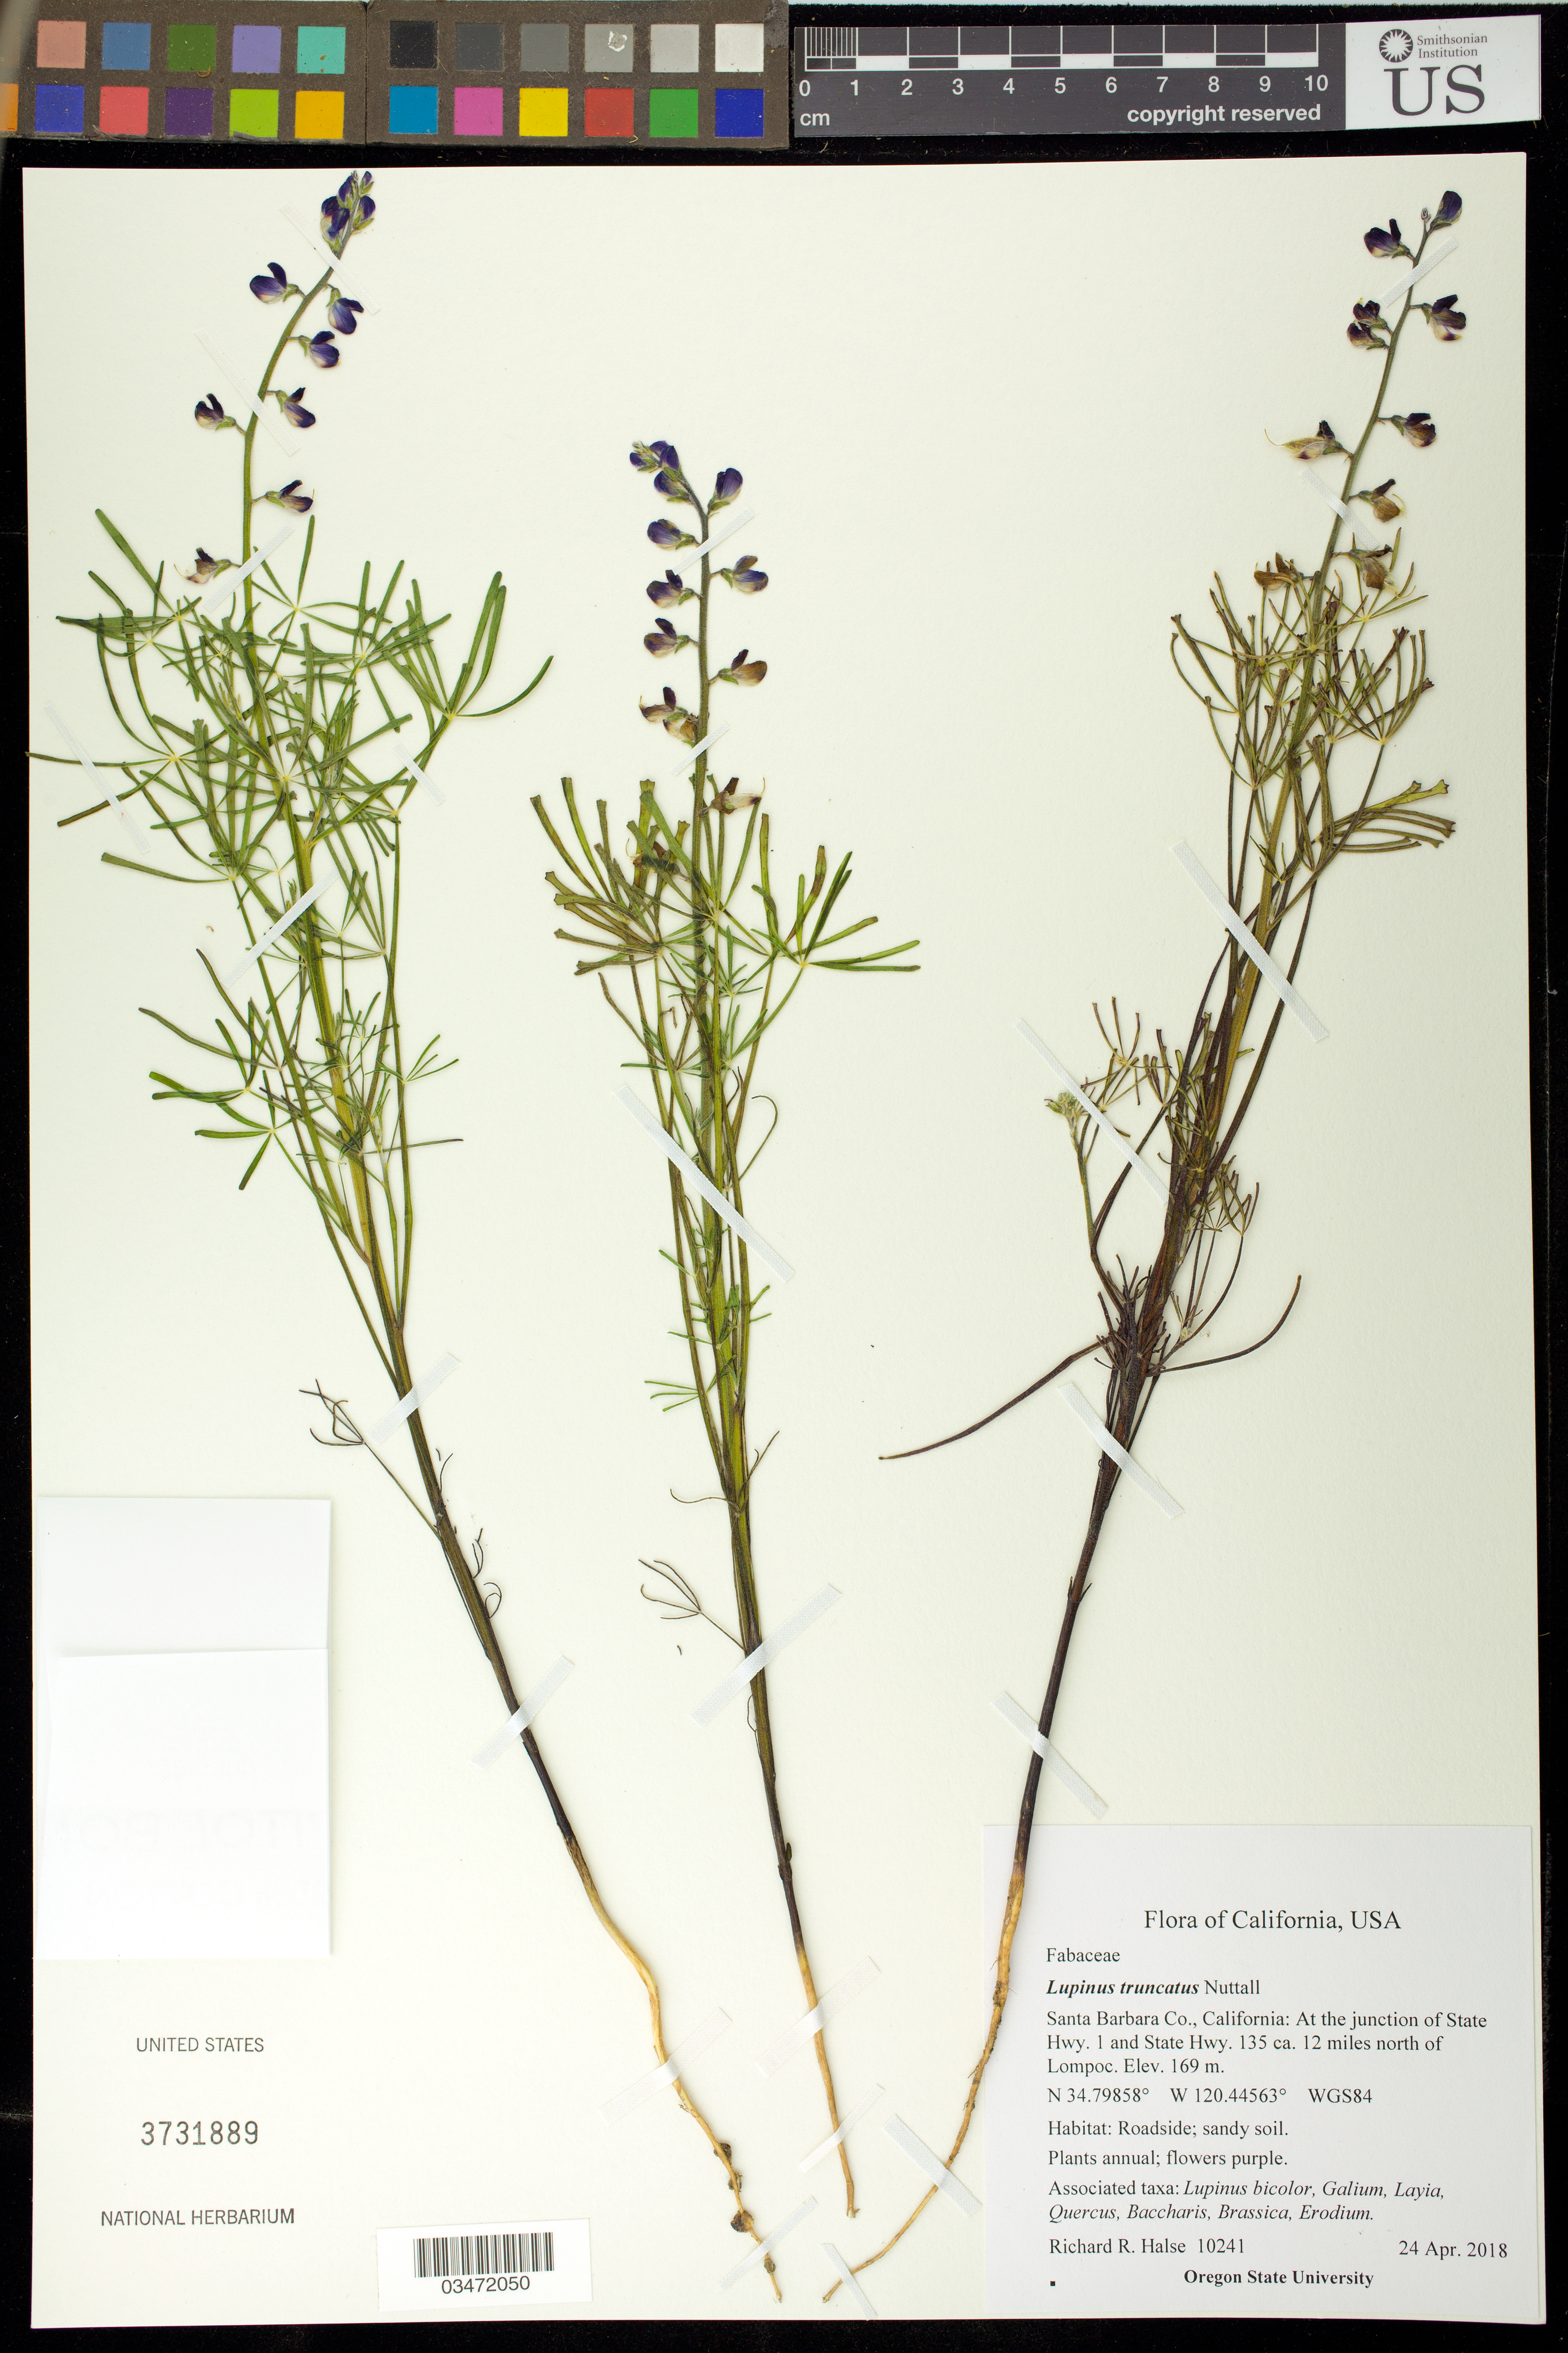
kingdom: Plantae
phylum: Tracheophyta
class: Magnoliopsida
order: Fabales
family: Fabaceae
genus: Lupinus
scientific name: Lupinus truncatus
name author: Nutt. ex Hook. & Arn.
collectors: R. Halse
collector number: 10241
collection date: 2018-04-24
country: United States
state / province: California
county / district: Santa Barbara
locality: Junction State Hwy 1 and State Hwy 135, ca. 12 miles N of Lompoc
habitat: Roadside; sandy soil. Associated taxa: Lupinus bicolor, Galium, Layia, quercus, Baccharis, Brassica, Erodium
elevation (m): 169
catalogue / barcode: US 3731889